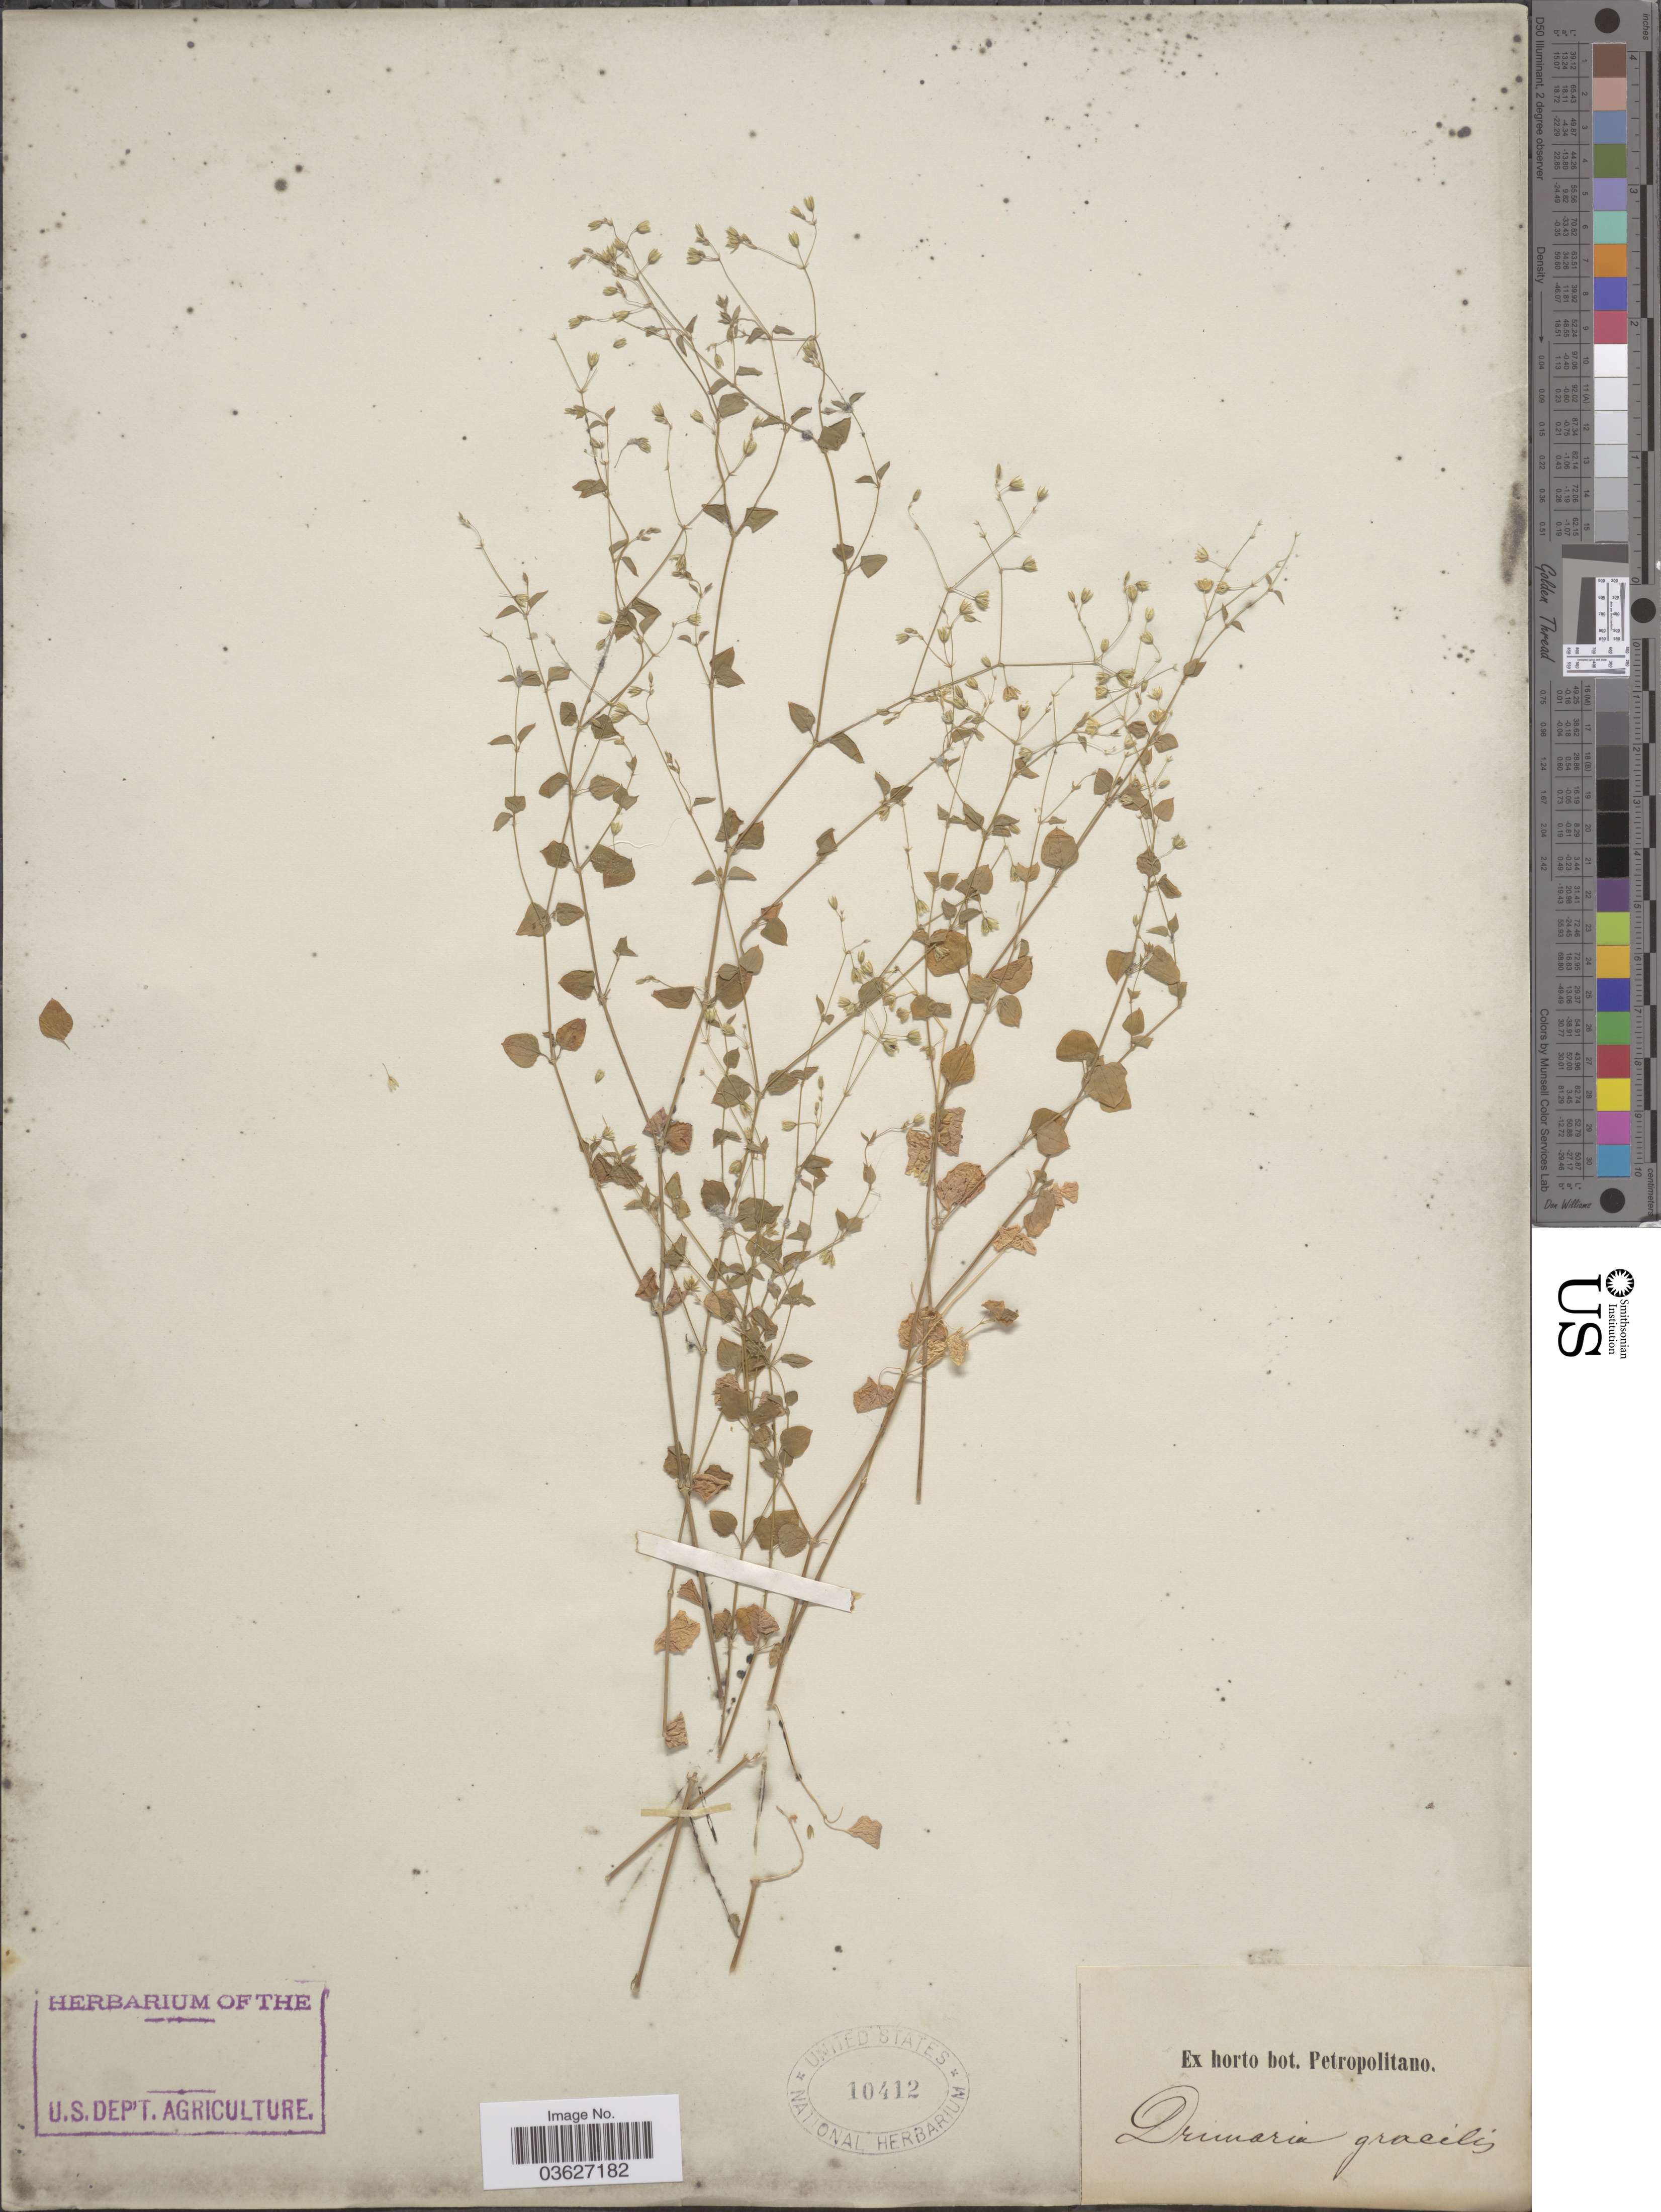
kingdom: Plantae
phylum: Tracheophyta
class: Magnoliopsida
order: Caryophyllales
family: Caryophyllaceae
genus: Drymaria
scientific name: Drymaria sp.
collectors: ex Horto Bot. Petropolitano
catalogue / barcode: US 10412